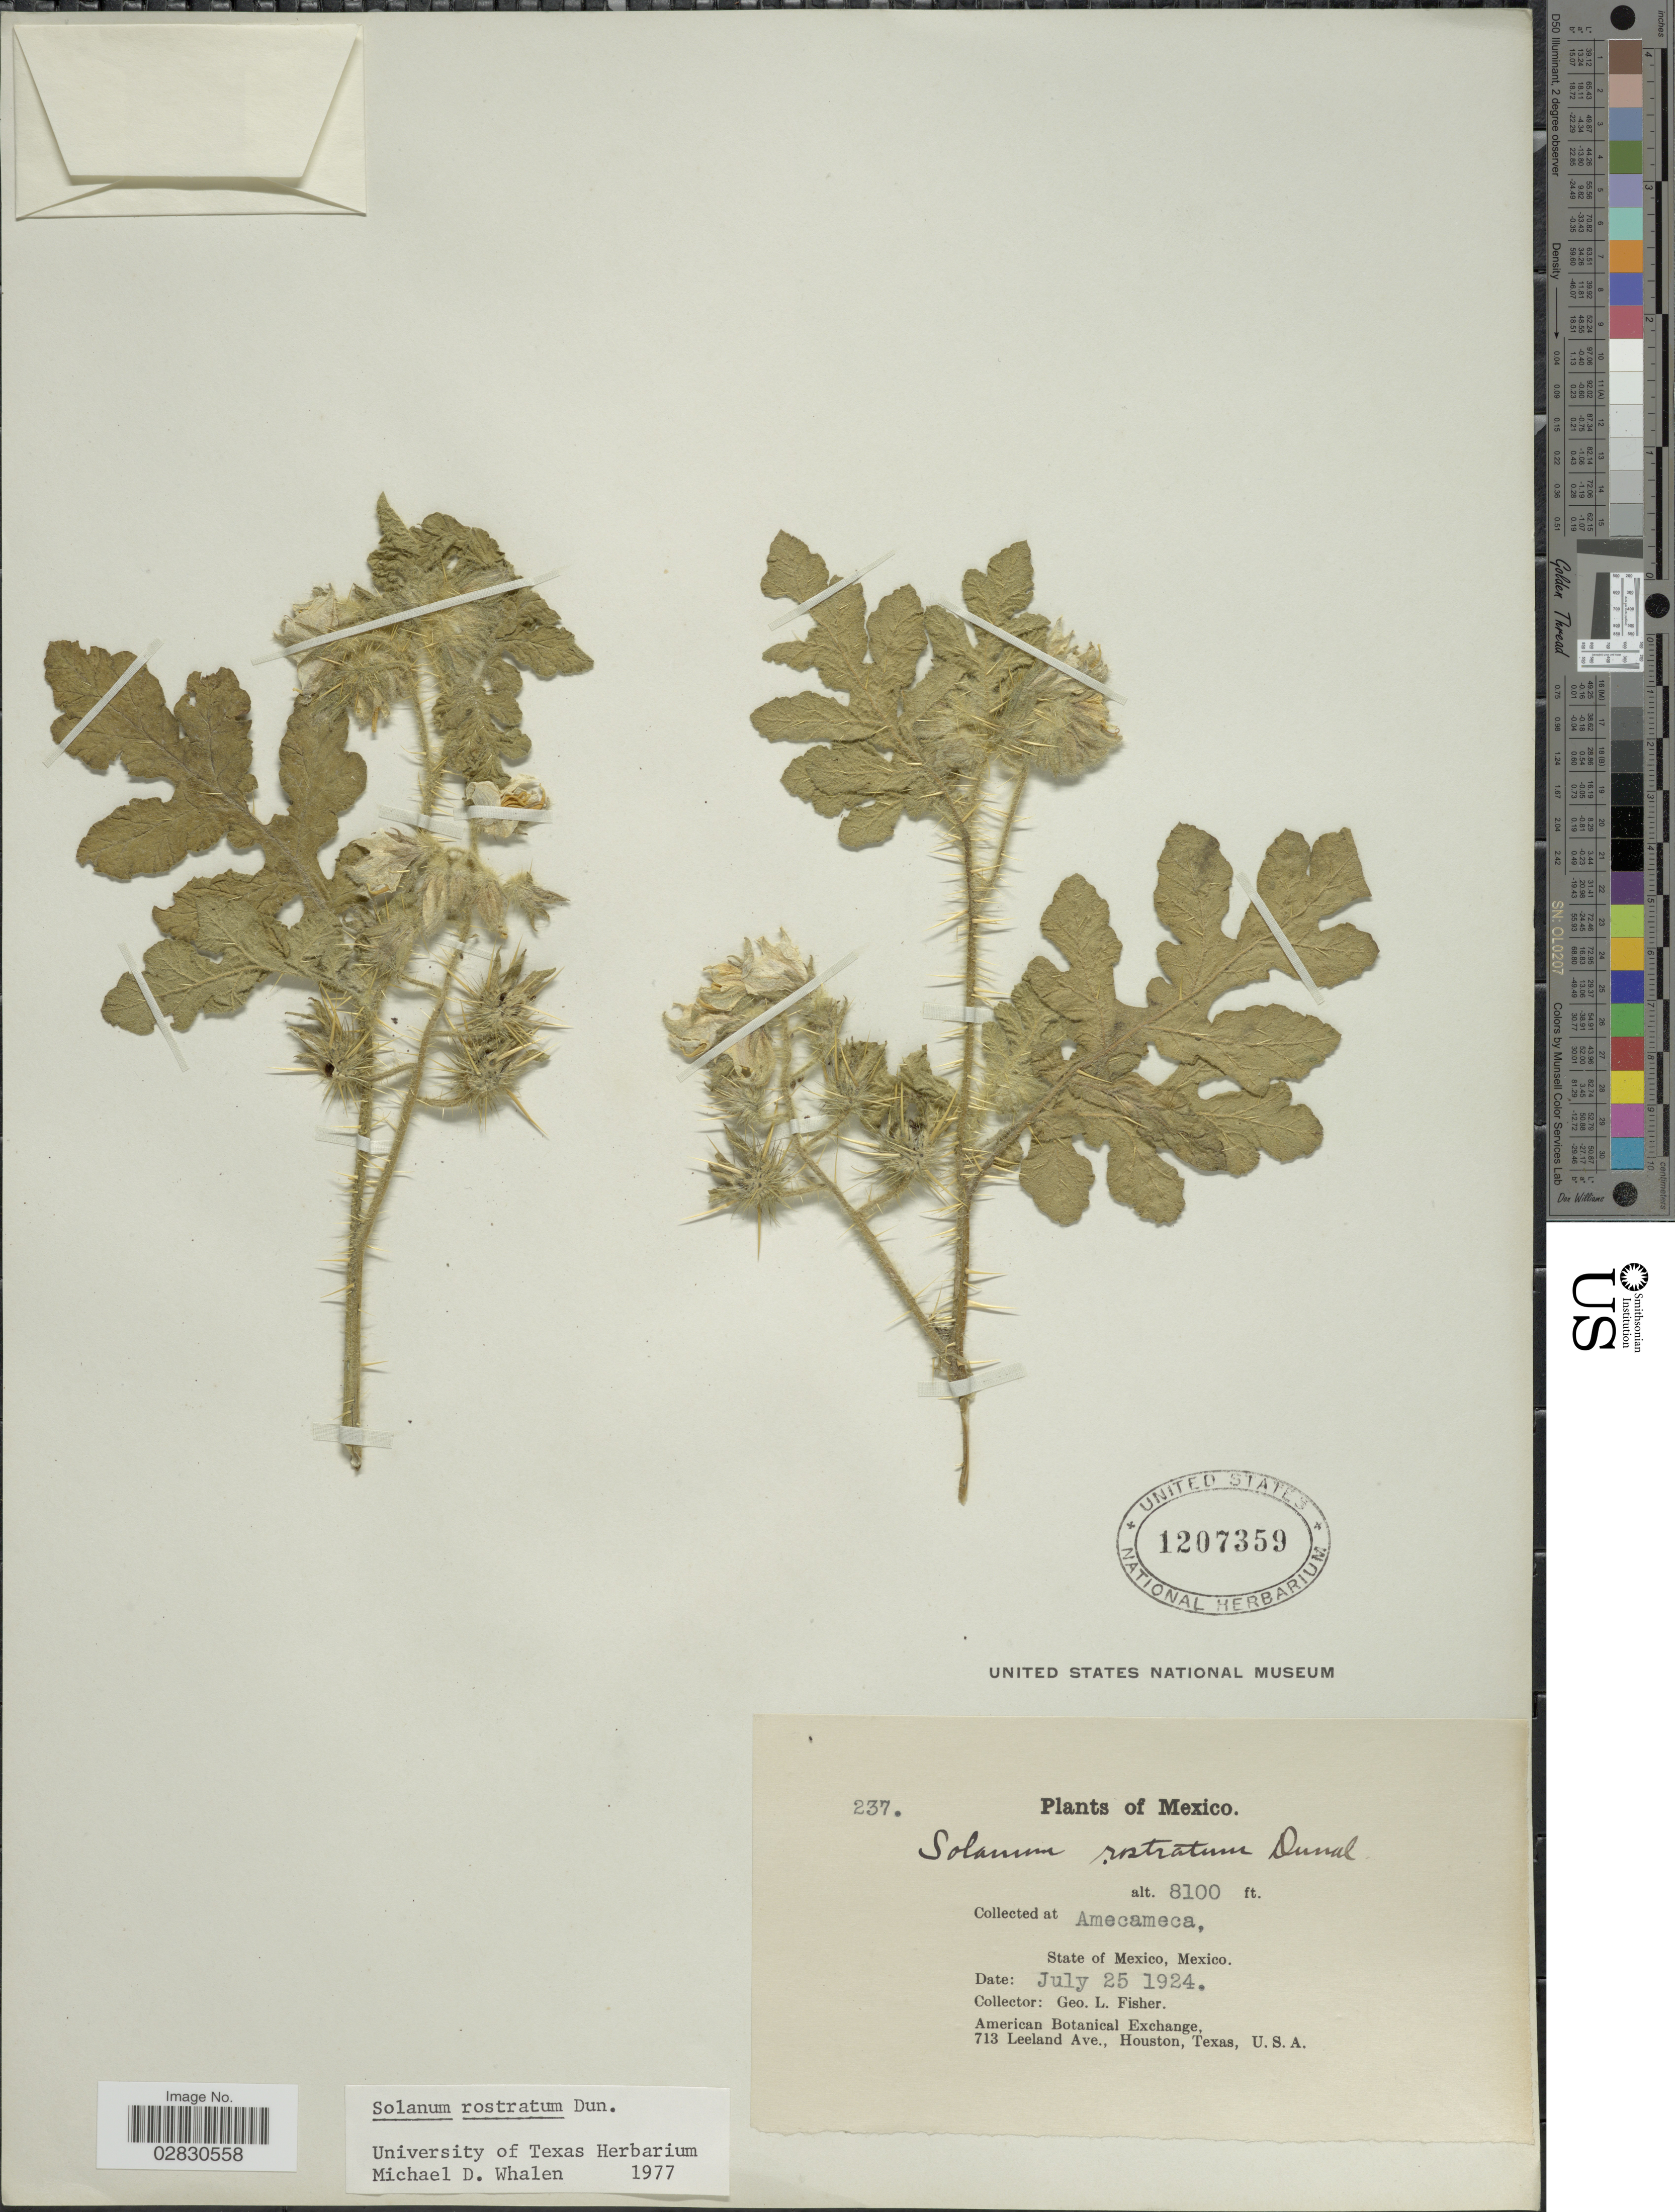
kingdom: Plantae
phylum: Tracheophyta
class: Magnoliopsida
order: Solanales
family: Solanaceae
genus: Solanum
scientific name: Solanum rostratum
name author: Dunal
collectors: G. L. Fisher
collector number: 237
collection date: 1924-07-25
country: Mexico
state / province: México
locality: Amecameca.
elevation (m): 2469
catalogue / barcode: US 1207359